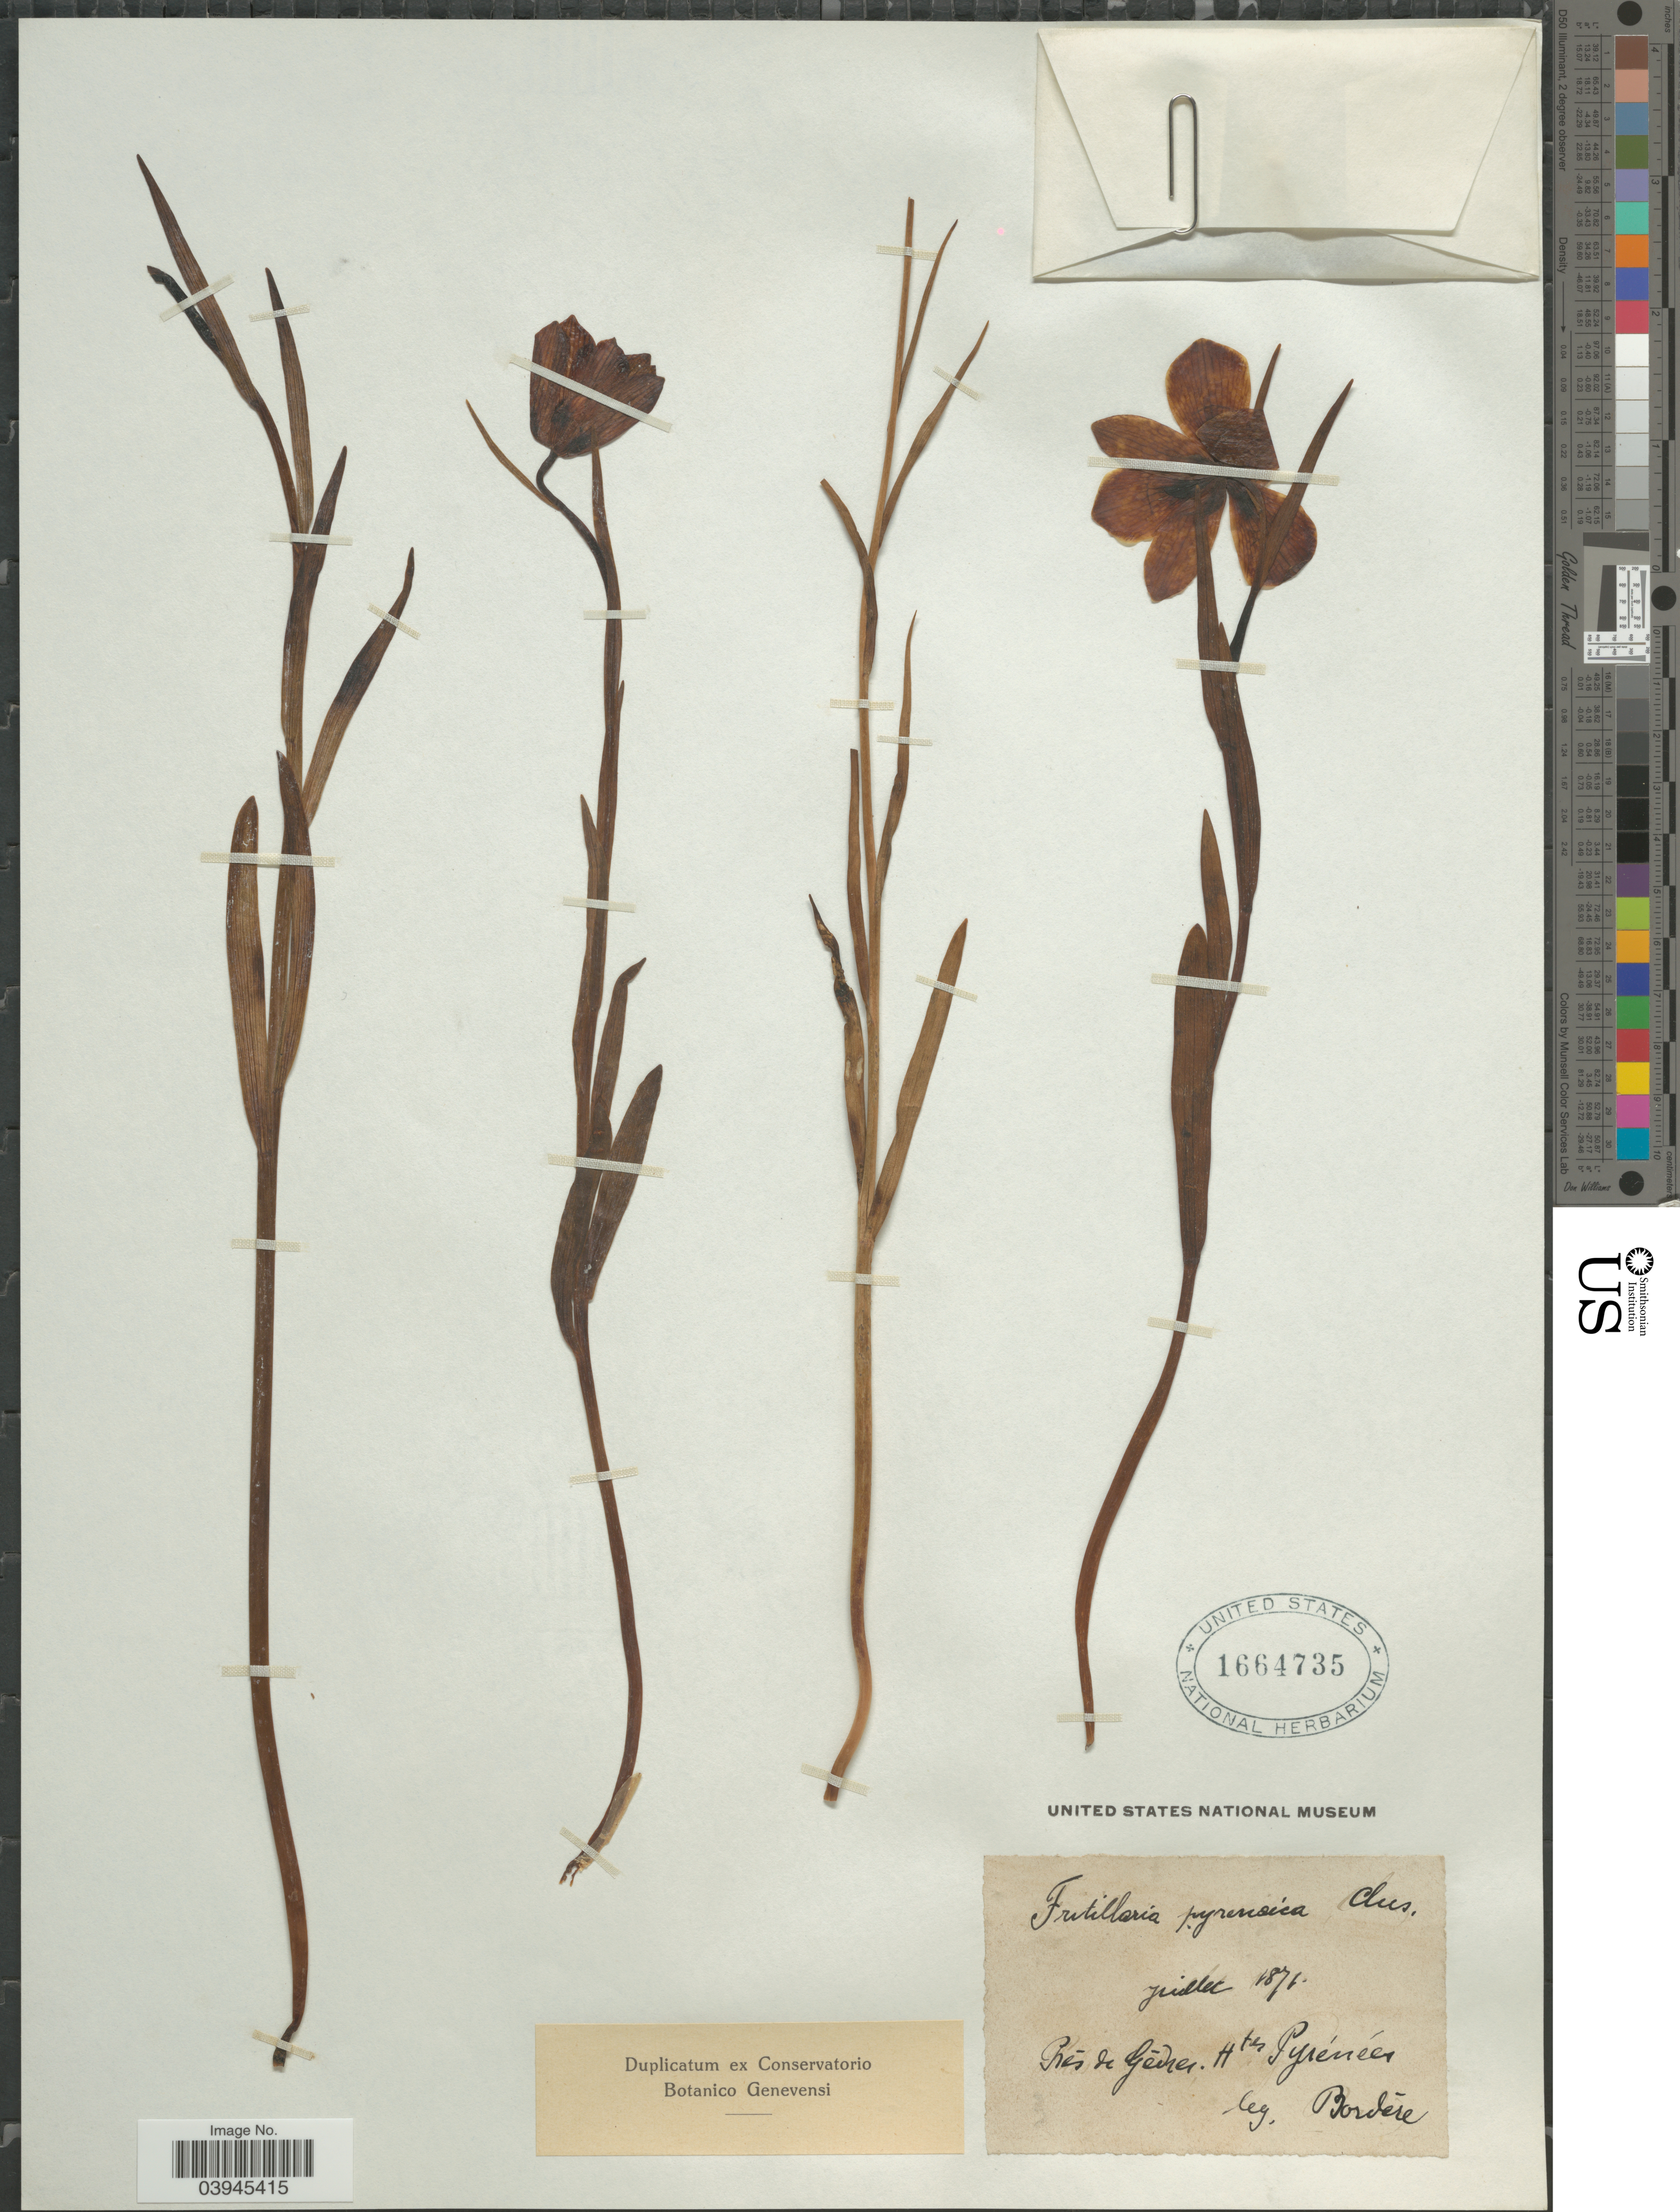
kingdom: Plantae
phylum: Tracheophyta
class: Liliopsida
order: Liliales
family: Liliaceae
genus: Fritillaria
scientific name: Fritillaria pyrenaica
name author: L.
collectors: -. Bordère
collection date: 1876-07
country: France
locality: Prés de Gédres. Htes Pyrénées.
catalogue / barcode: US 1664735